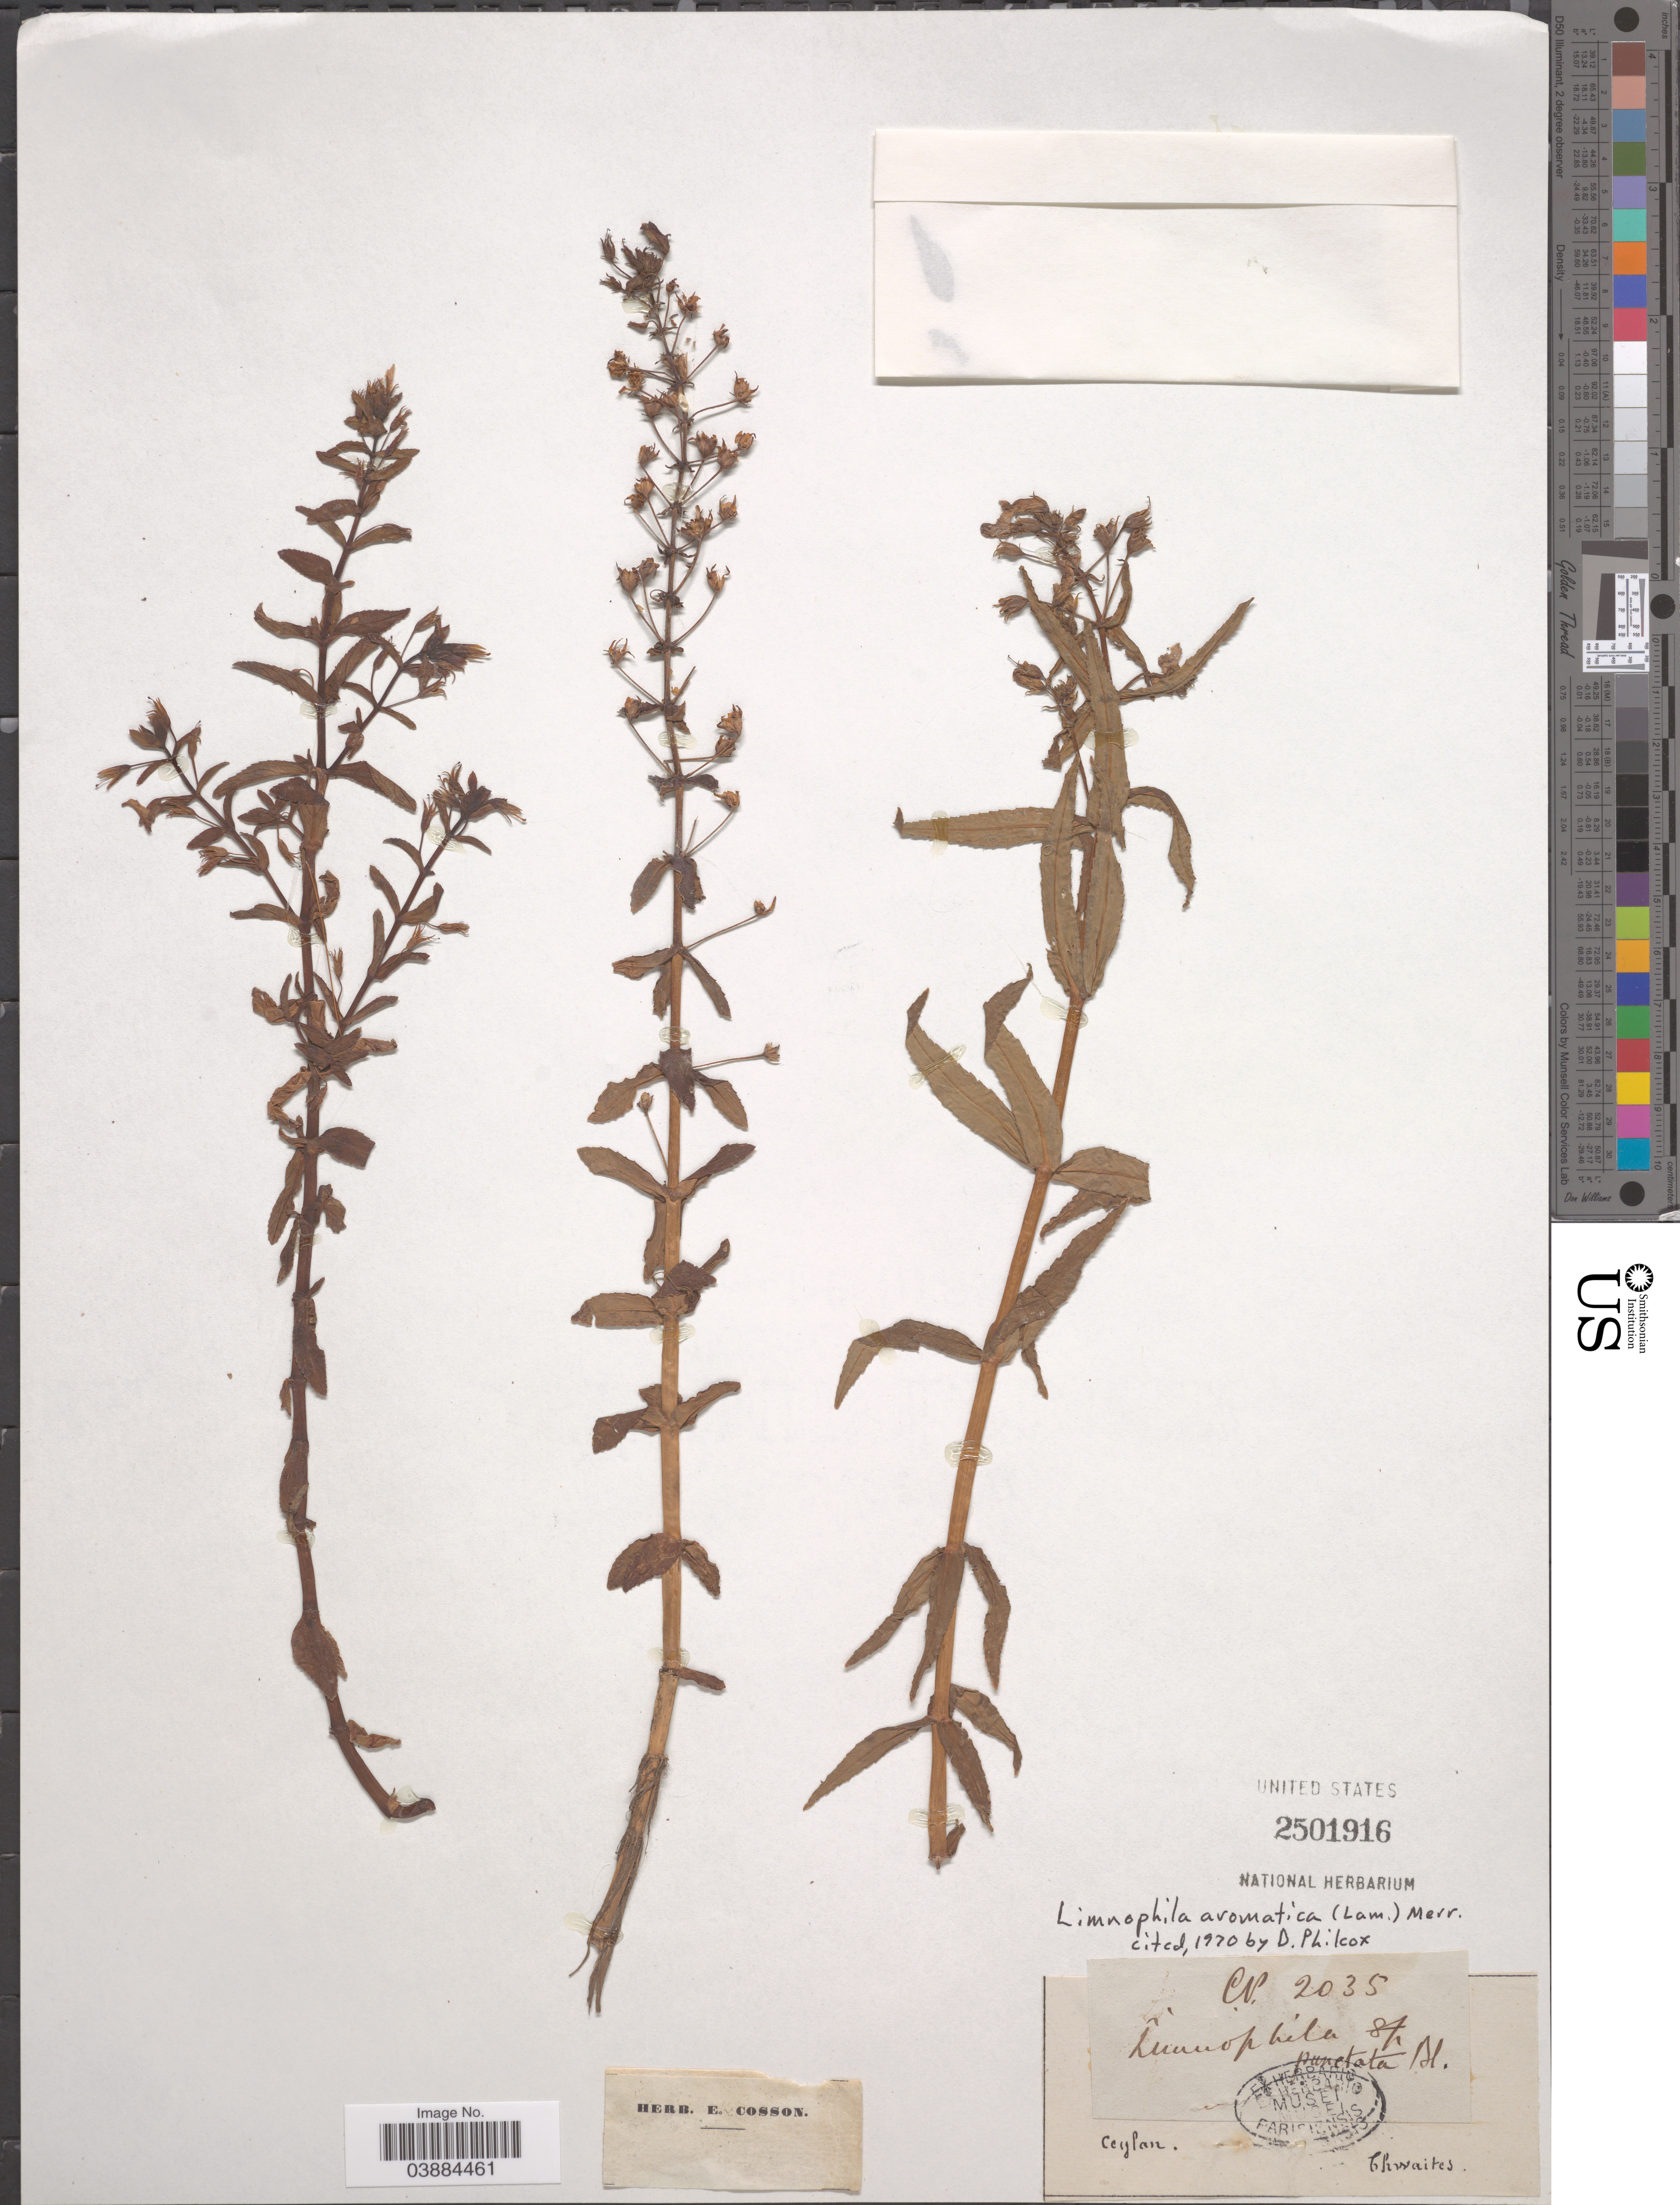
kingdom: Plantae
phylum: Tracheophyta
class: Magnoliopsida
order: Lamiales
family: Plantaginaceae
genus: Limnophila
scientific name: Limnophila aromatica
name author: (Lam.) Merr.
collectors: Thwaites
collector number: C.P. 2035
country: Sri Lanka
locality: Ceylon.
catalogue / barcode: US 2501916